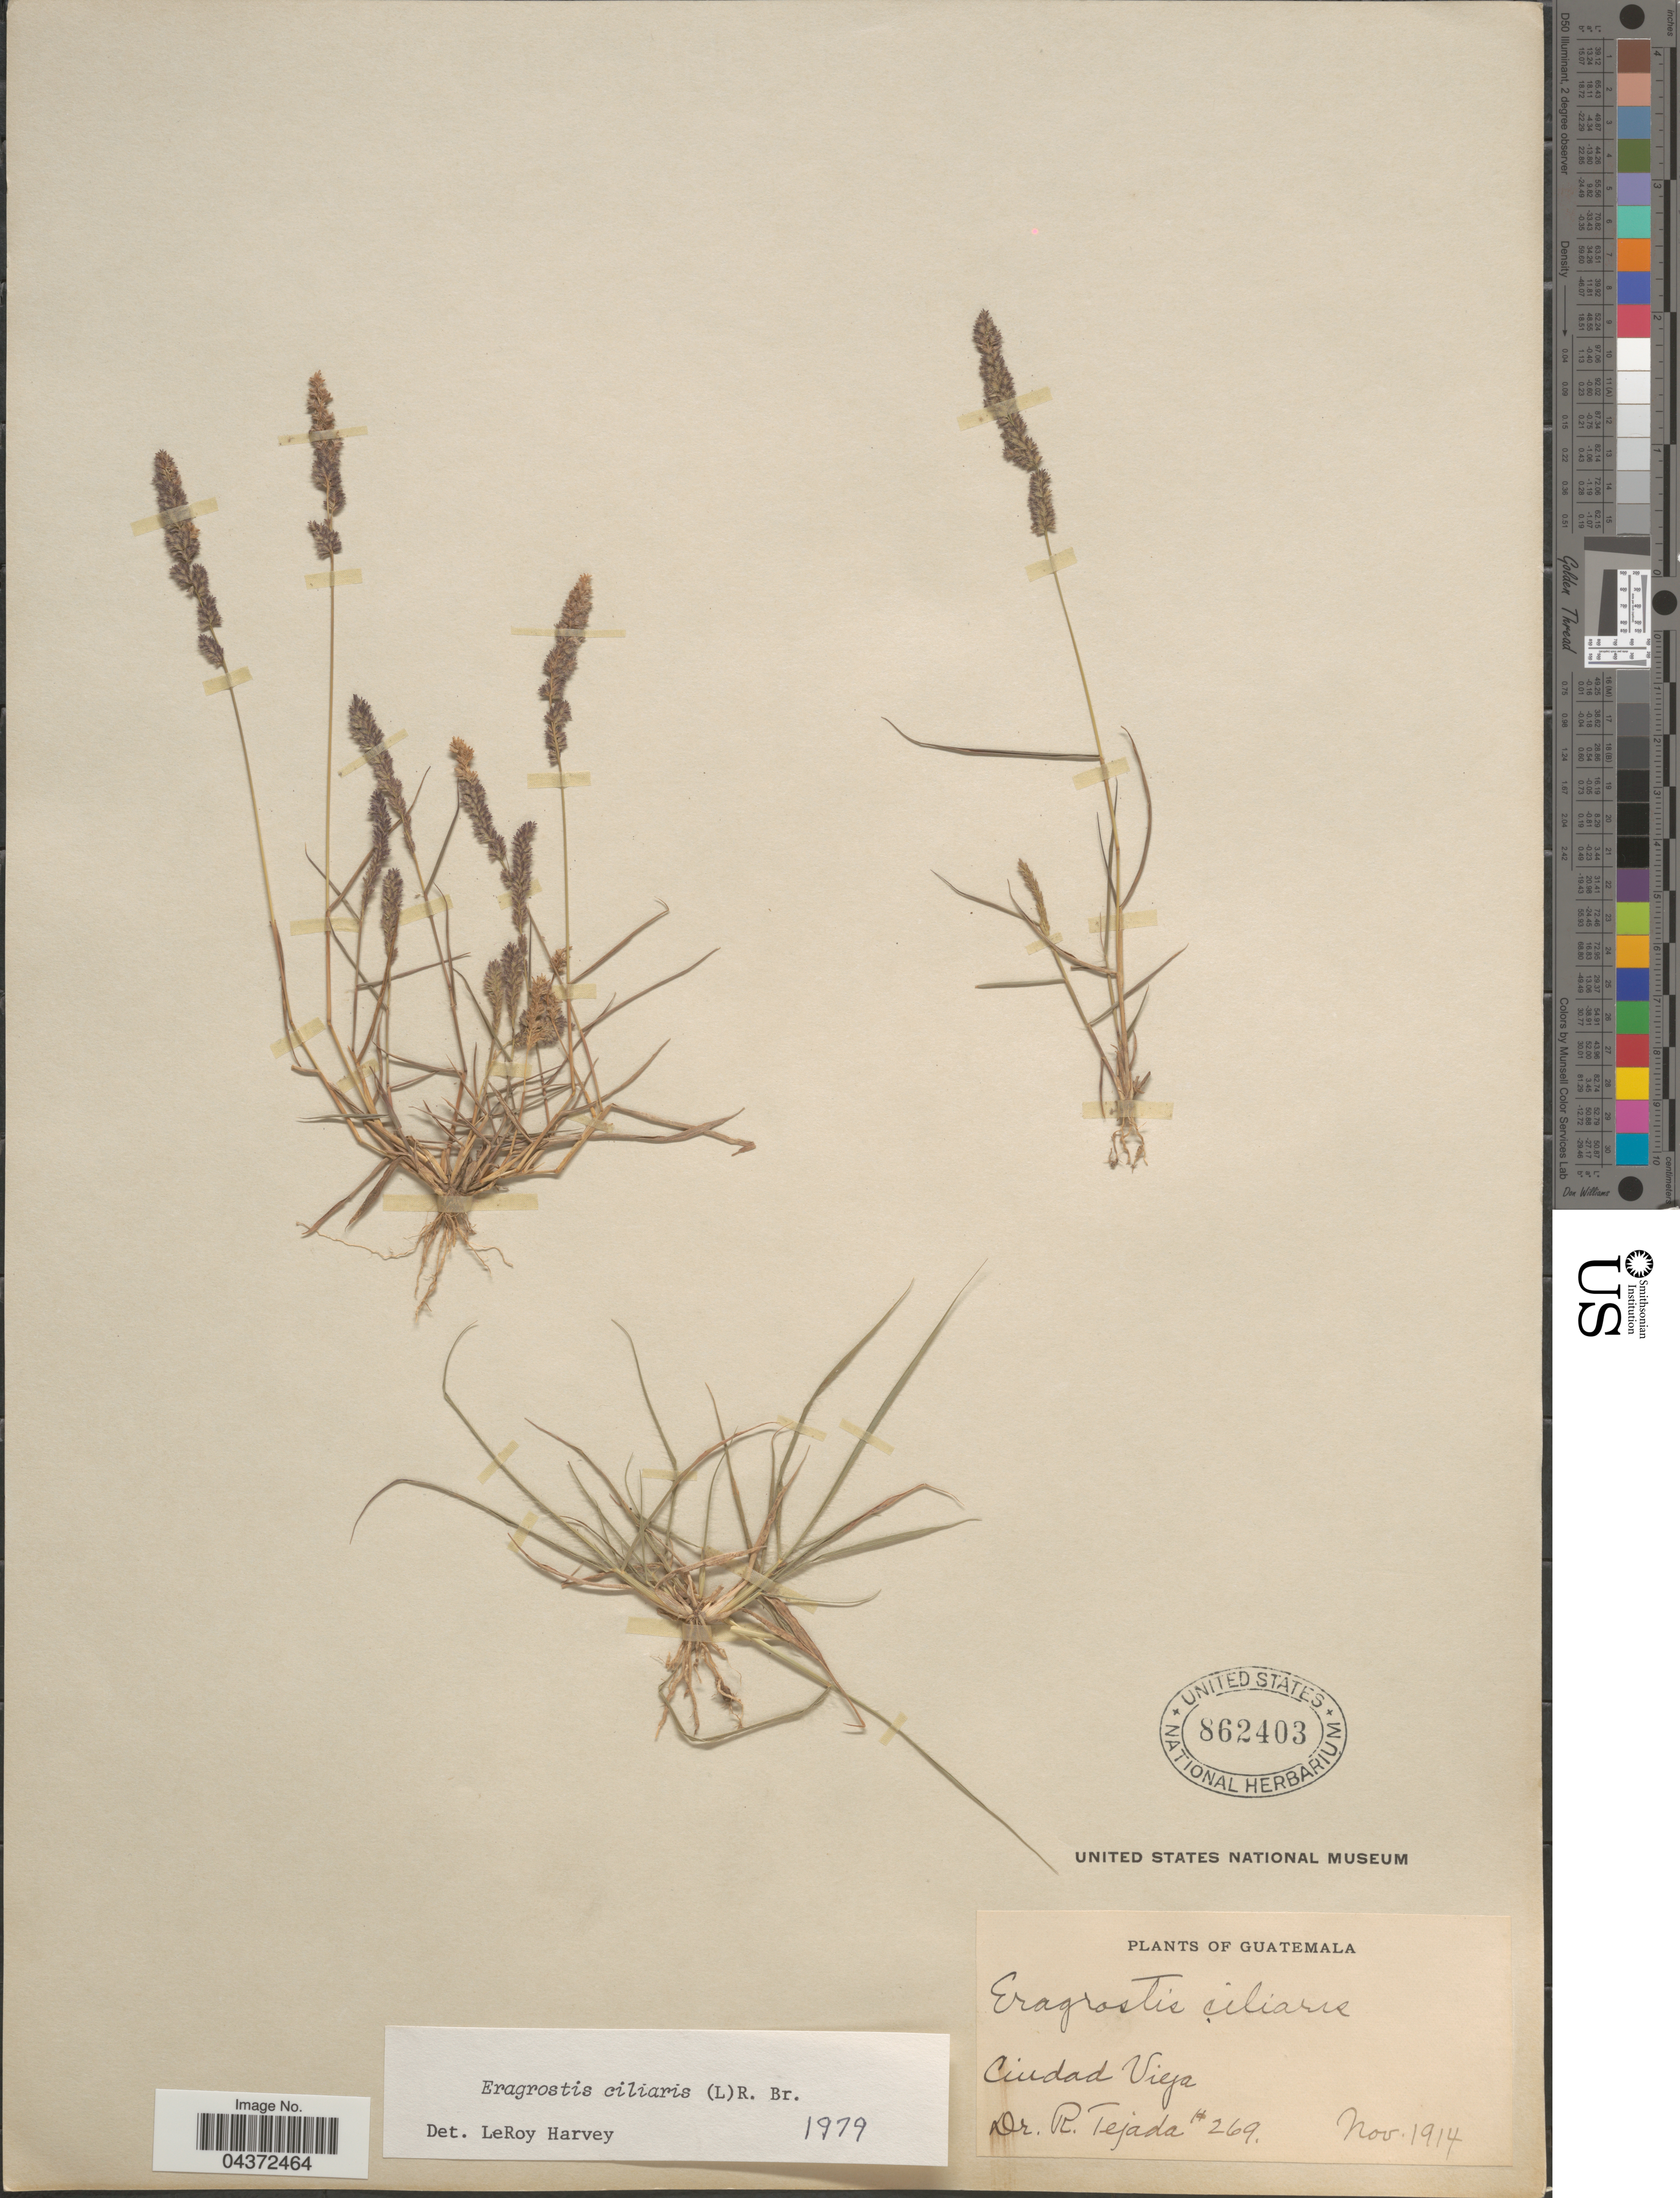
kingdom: Plantae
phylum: Tracheophyta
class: Liliopsida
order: Poales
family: Poaceae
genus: Eragrostis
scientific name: Eragrostis ciliaris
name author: (L.) R. Br.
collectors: R. Tejada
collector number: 269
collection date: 1914-11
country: Guatemala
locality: Ciudad Vieja.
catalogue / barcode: US 862403